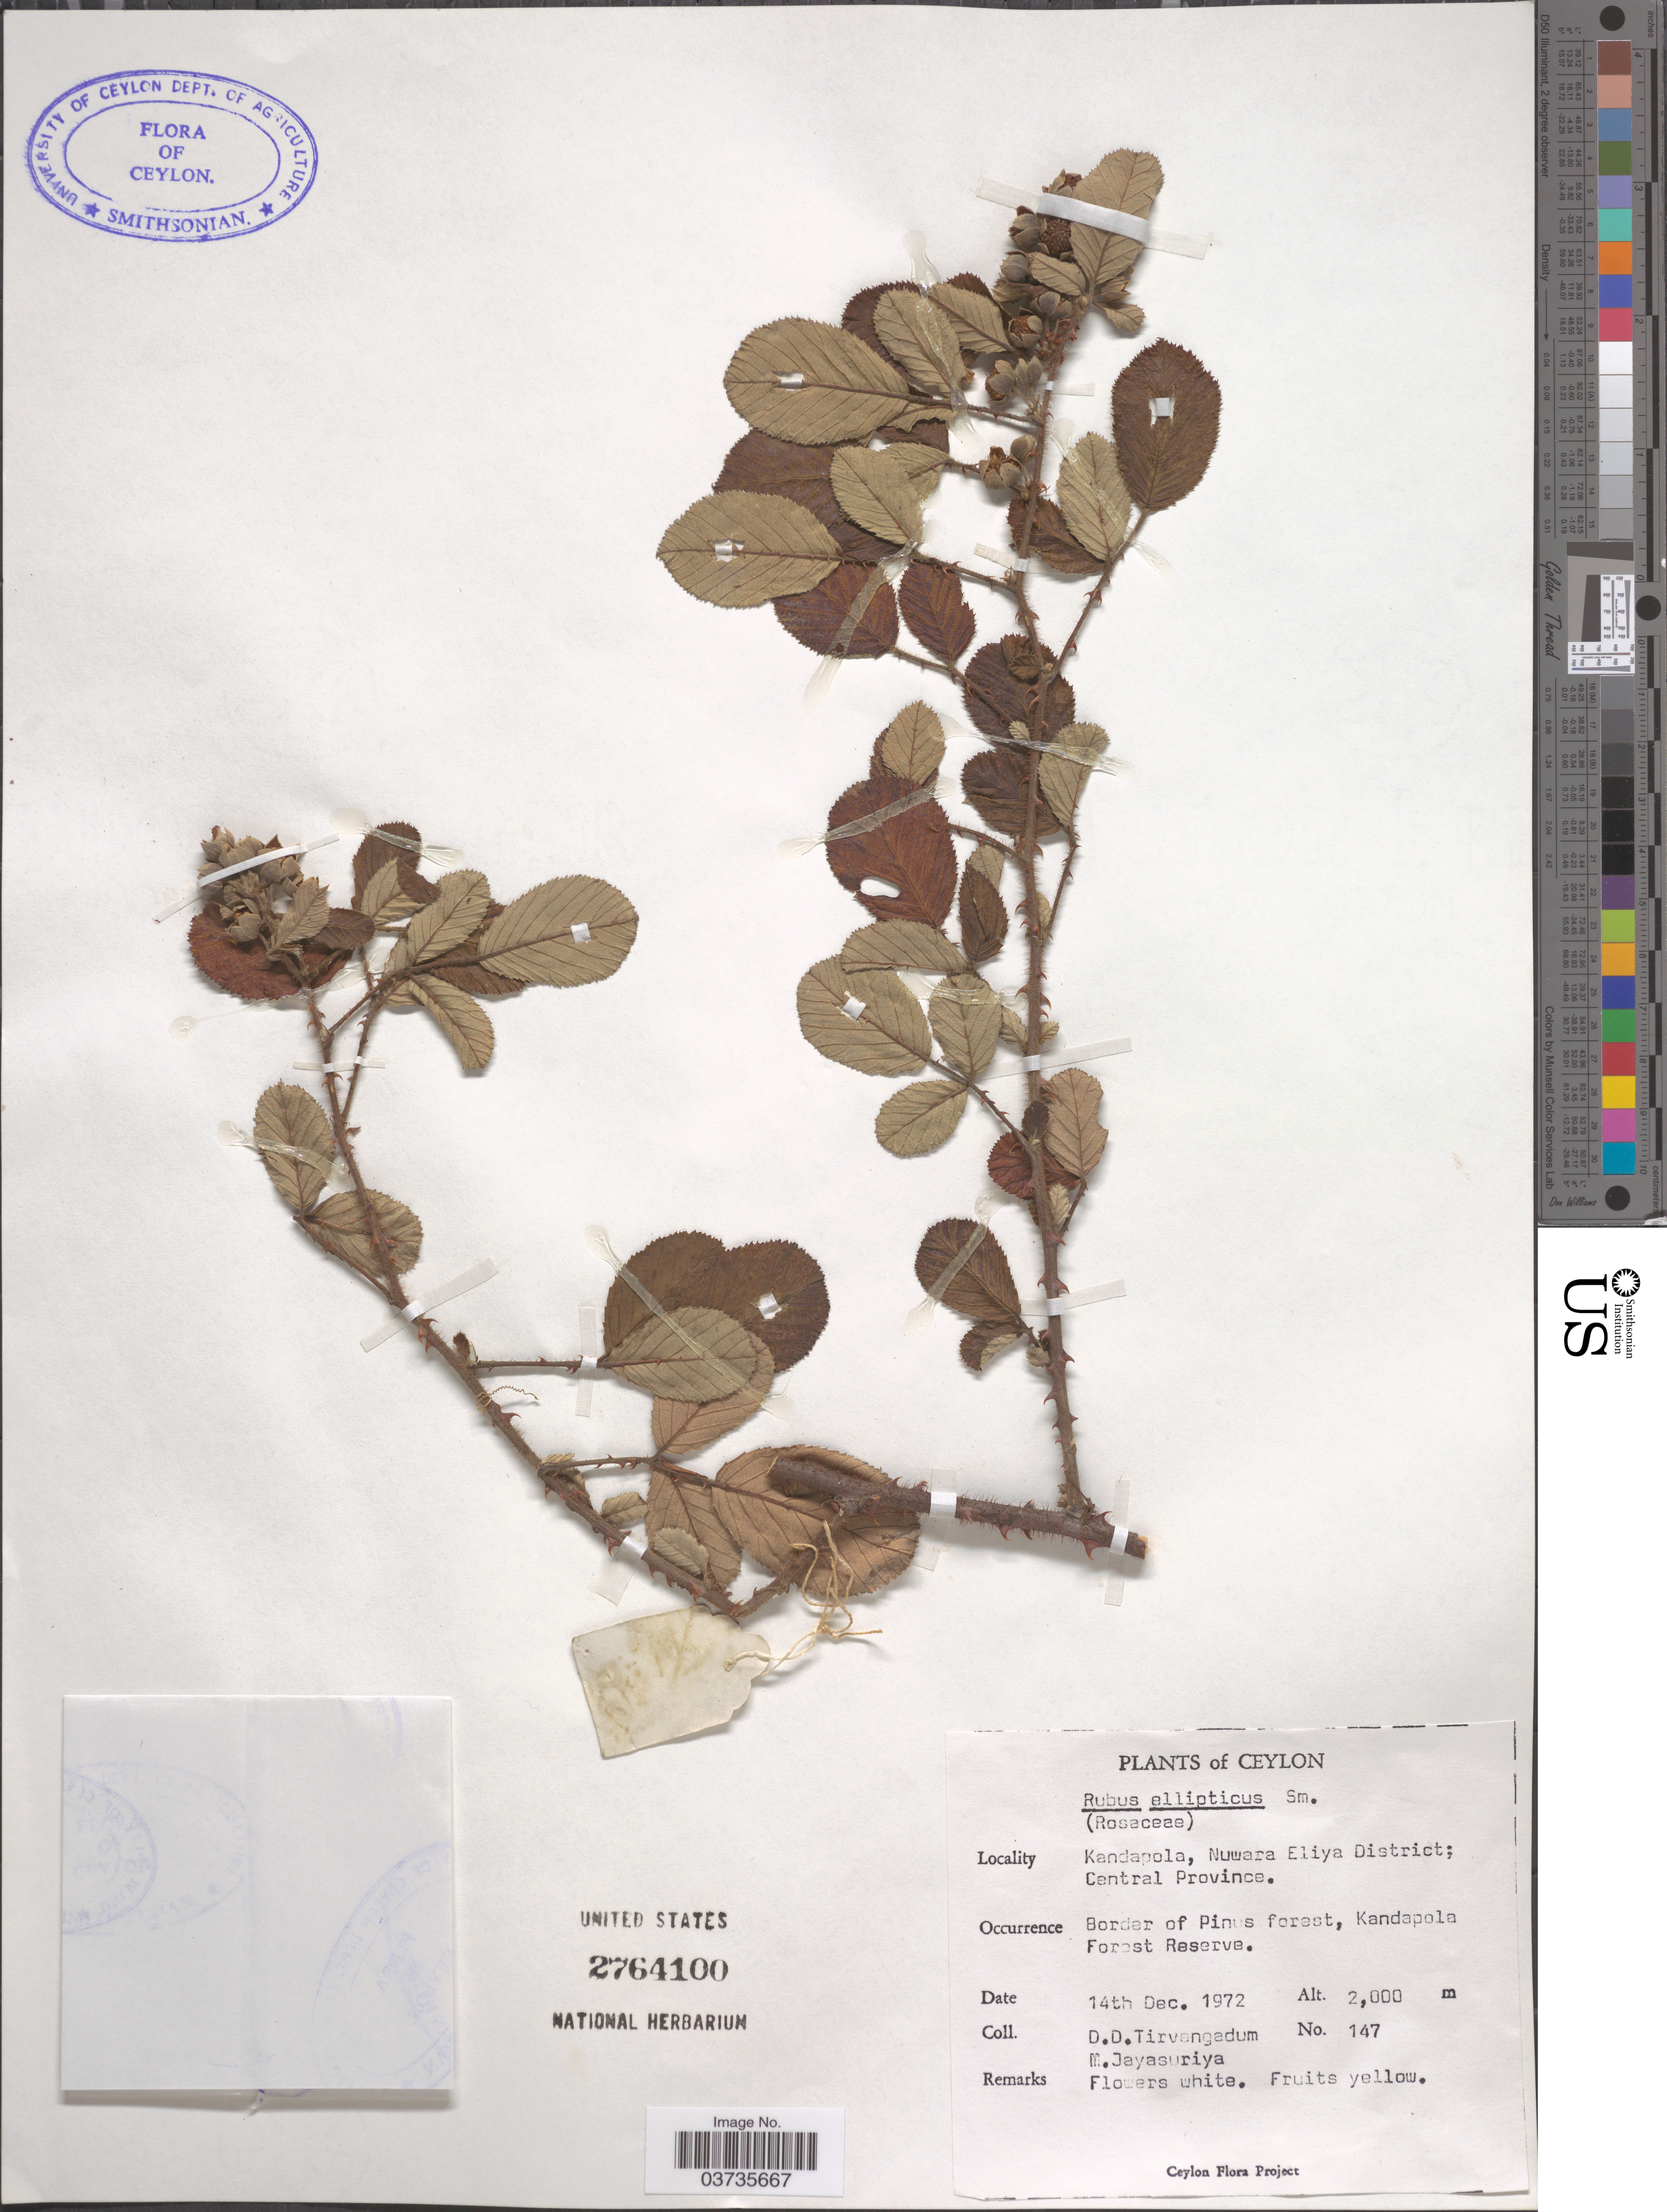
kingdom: Plantae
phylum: Tracheophyta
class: Magnoliopsida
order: Rosales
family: Rosaceae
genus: Rubus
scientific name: Rubus ellipticus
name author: Sm.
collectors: D. Tirvengadum & M. Jayasuriya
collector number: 147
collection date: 1972-12-14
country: Sri Lanka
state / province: Central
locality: Ceylon. Kandapola, Nuwara Eliya District. Border of Pinus forest, Kandapola Forest Reserve.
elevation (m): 2000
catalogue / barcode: US 2764100